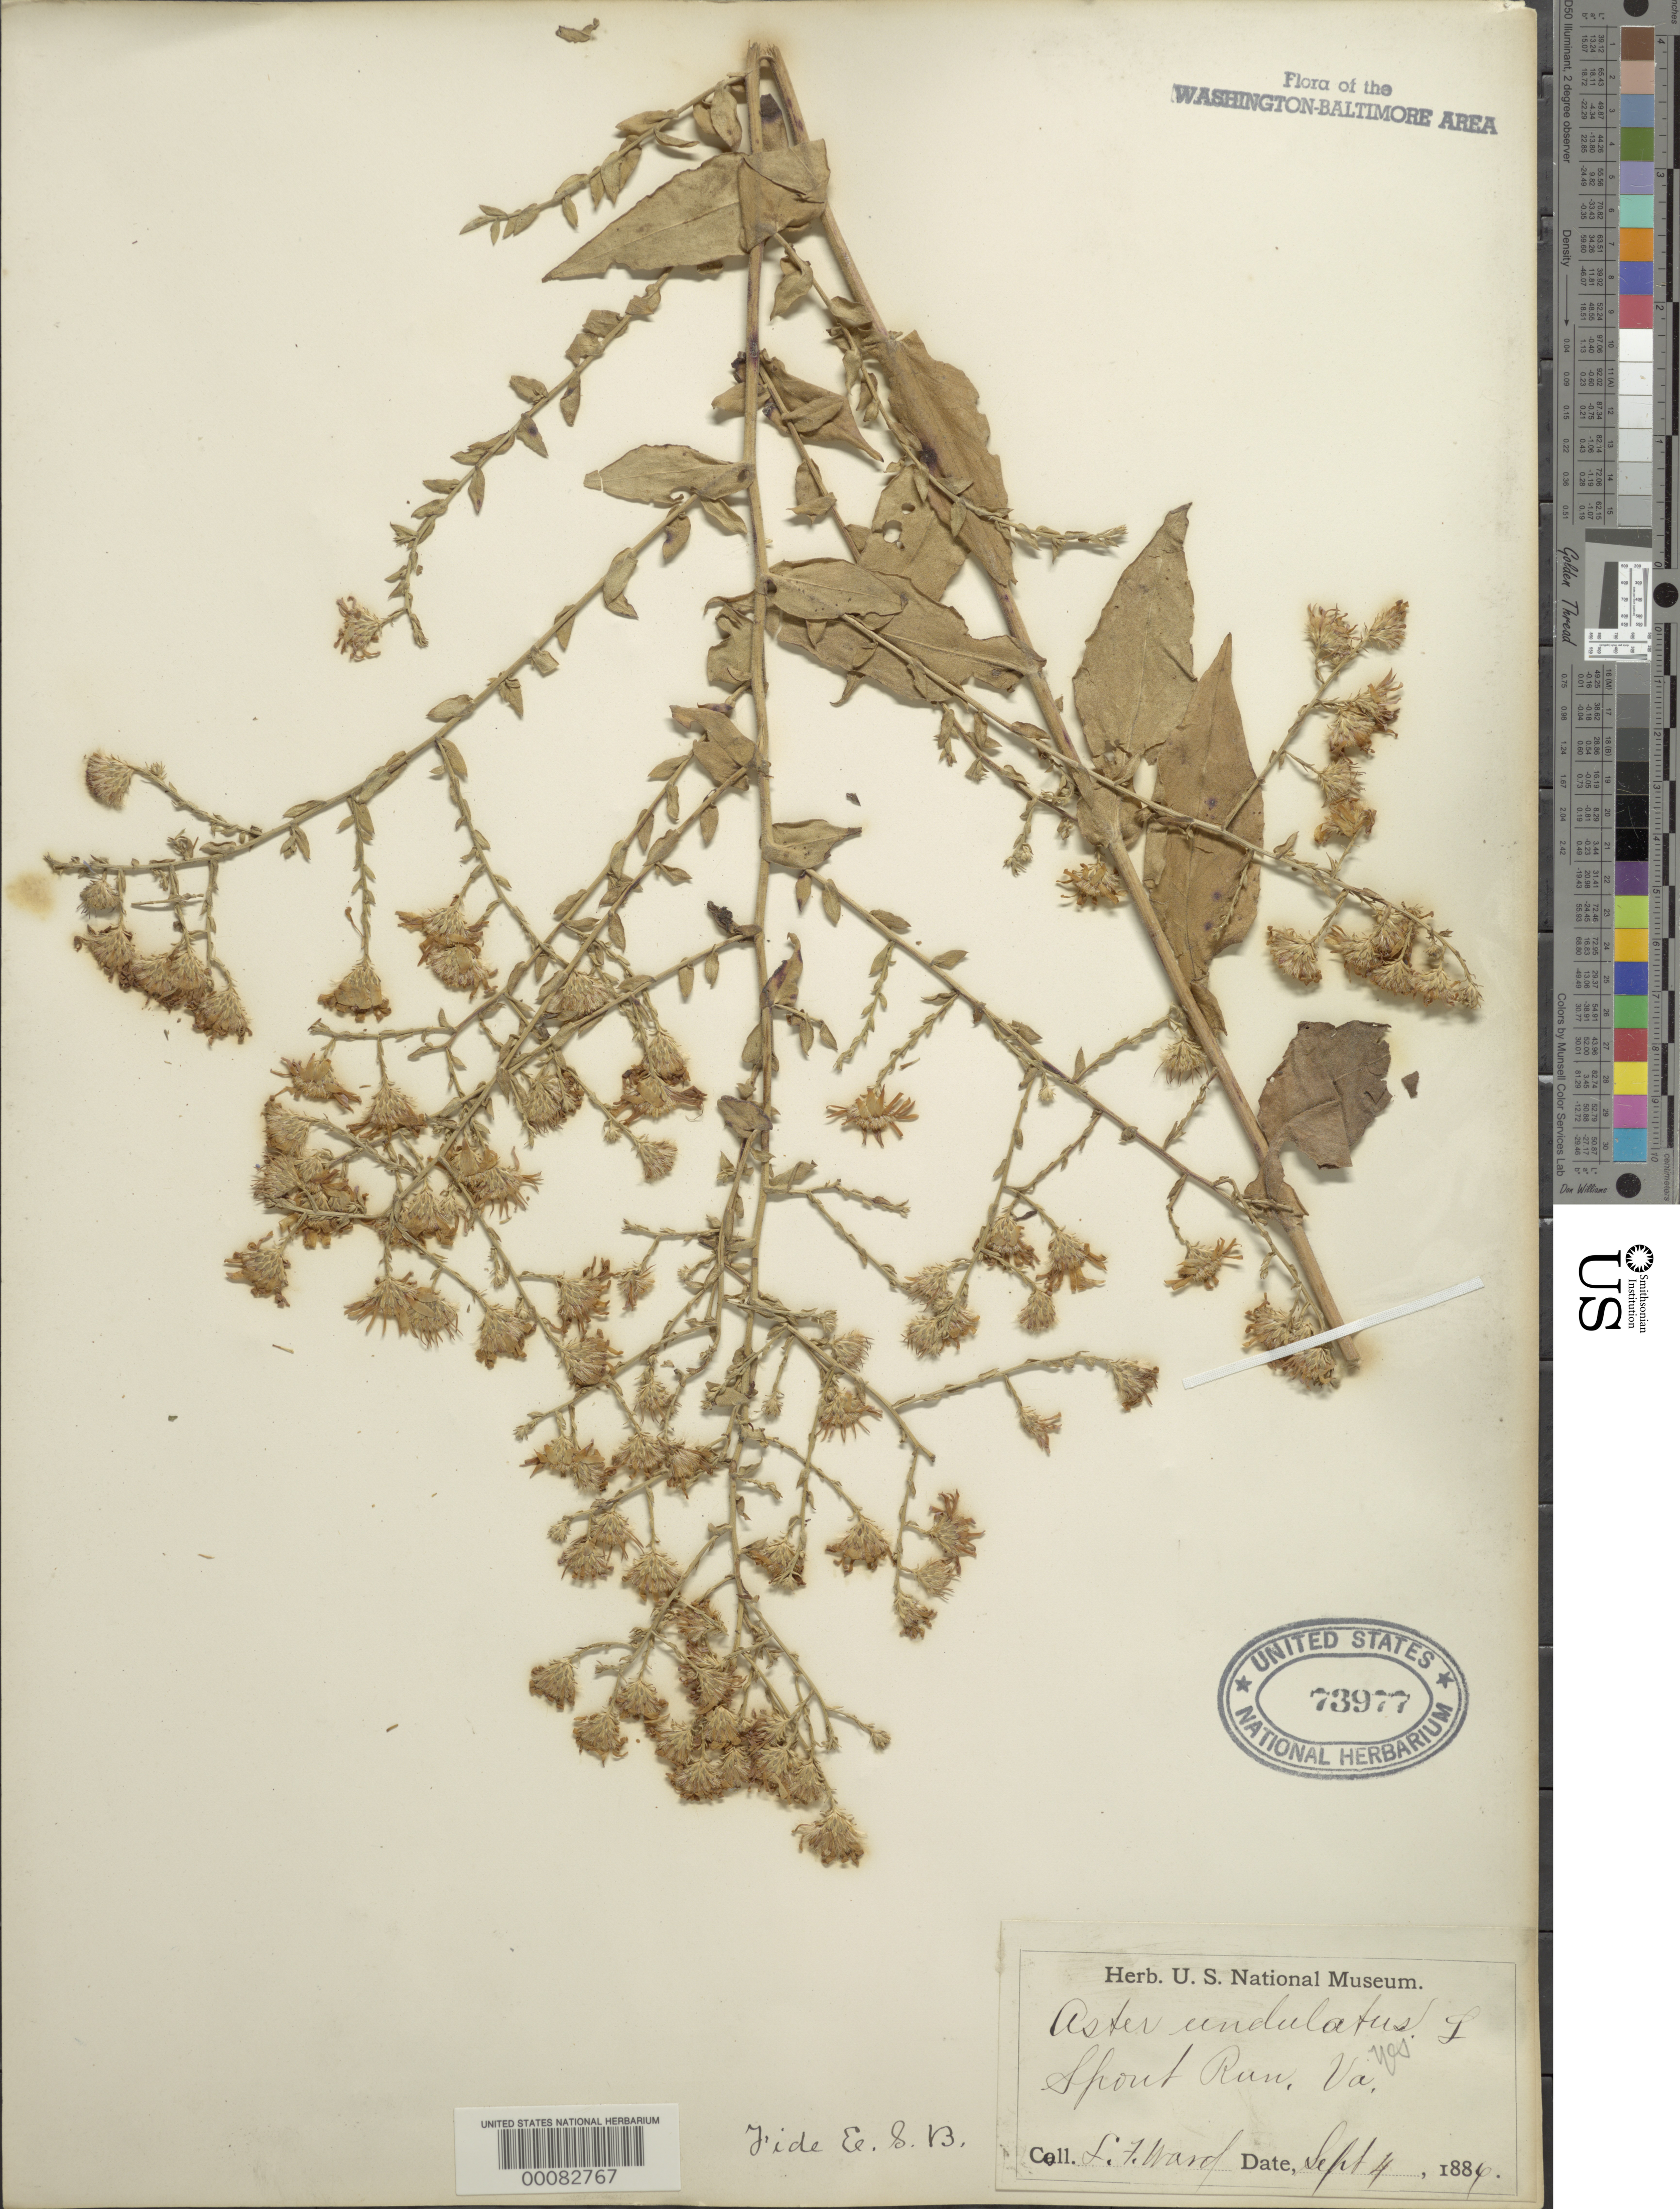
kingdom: Plantae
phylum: Tracheophyta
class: Magnoliopsida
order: Asterales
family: Asteraceae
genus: Symphyotrichum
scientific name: Symphyotrichum undulatum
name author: (L.) G.L. Nesom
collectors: L. F. Ward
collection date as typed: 04 Sep 1886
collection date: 1886-09-04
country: United States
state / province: Virginia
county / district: Fairfax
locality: Spout Run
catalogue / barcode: US 73977